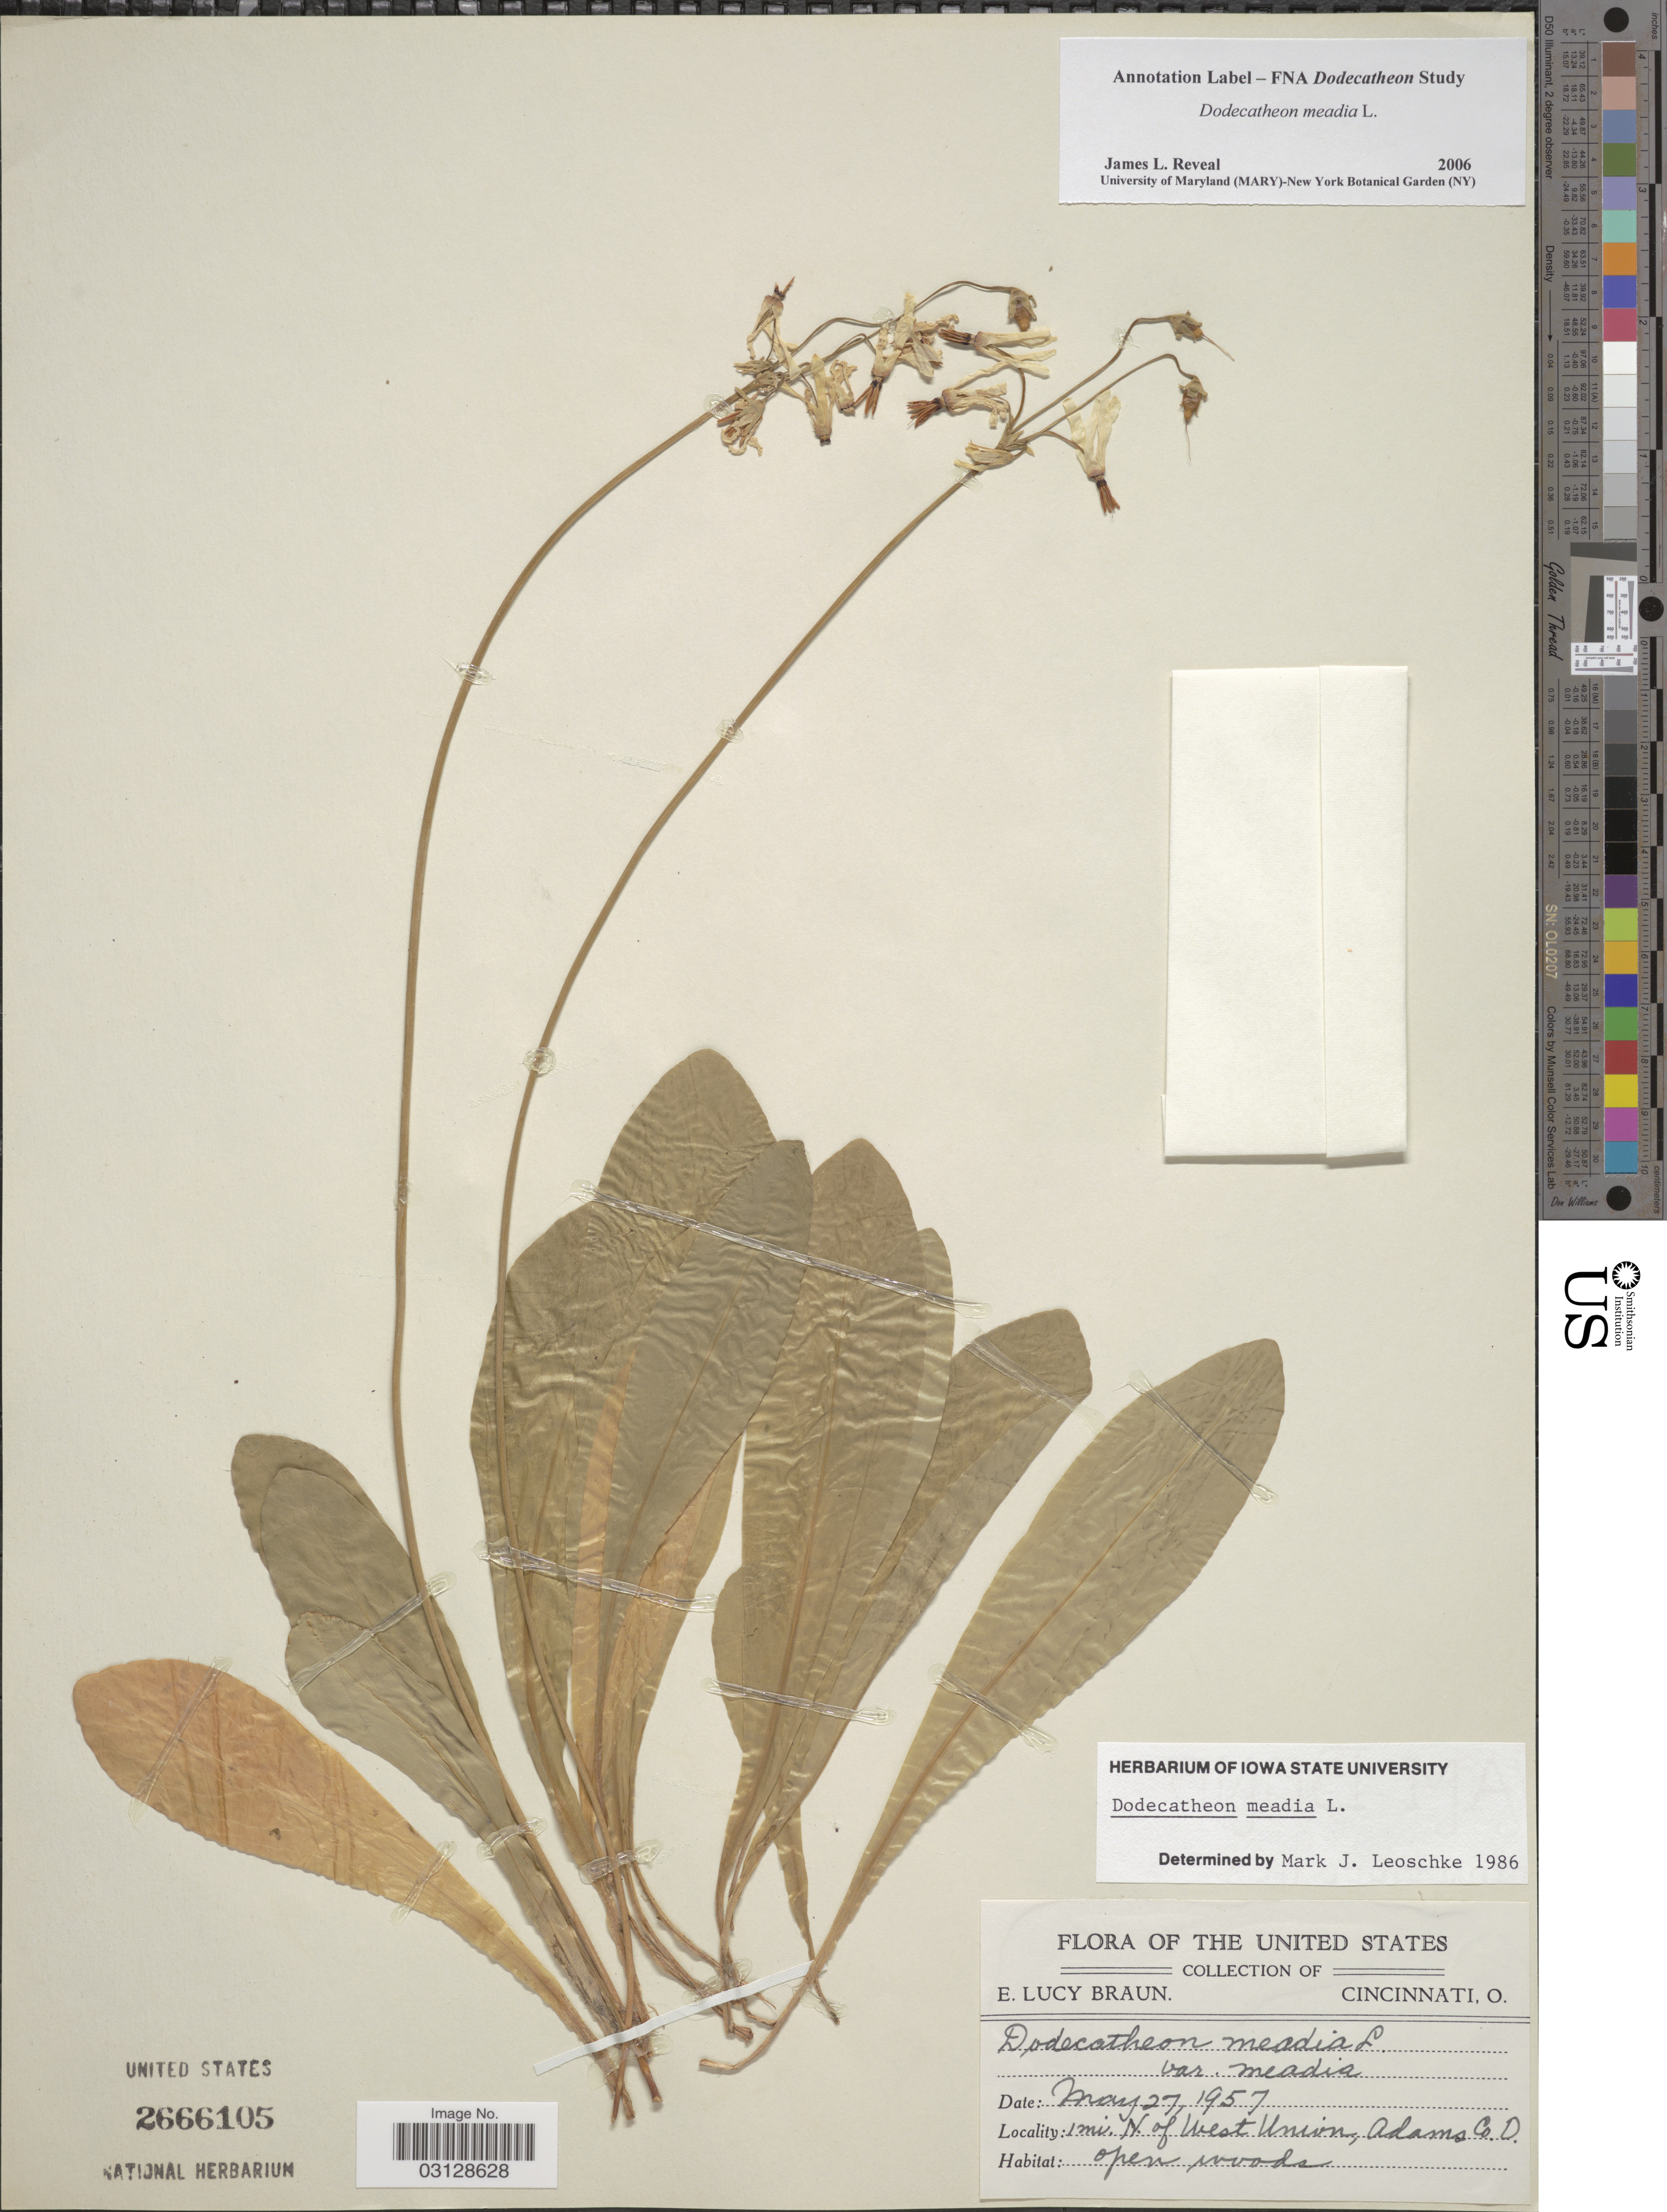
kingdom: Plantae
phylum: Tracheophyta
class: Magnoliopsida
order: Ericales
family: Primulaceae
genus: Dodecatheon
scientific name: Dodecatheon meadia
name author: L.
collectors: E. L. Braun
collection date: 1957-05-27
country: United States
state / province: Ohio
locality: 1 mi. N. of West Union, Adams Co.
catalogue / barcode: US 2666105